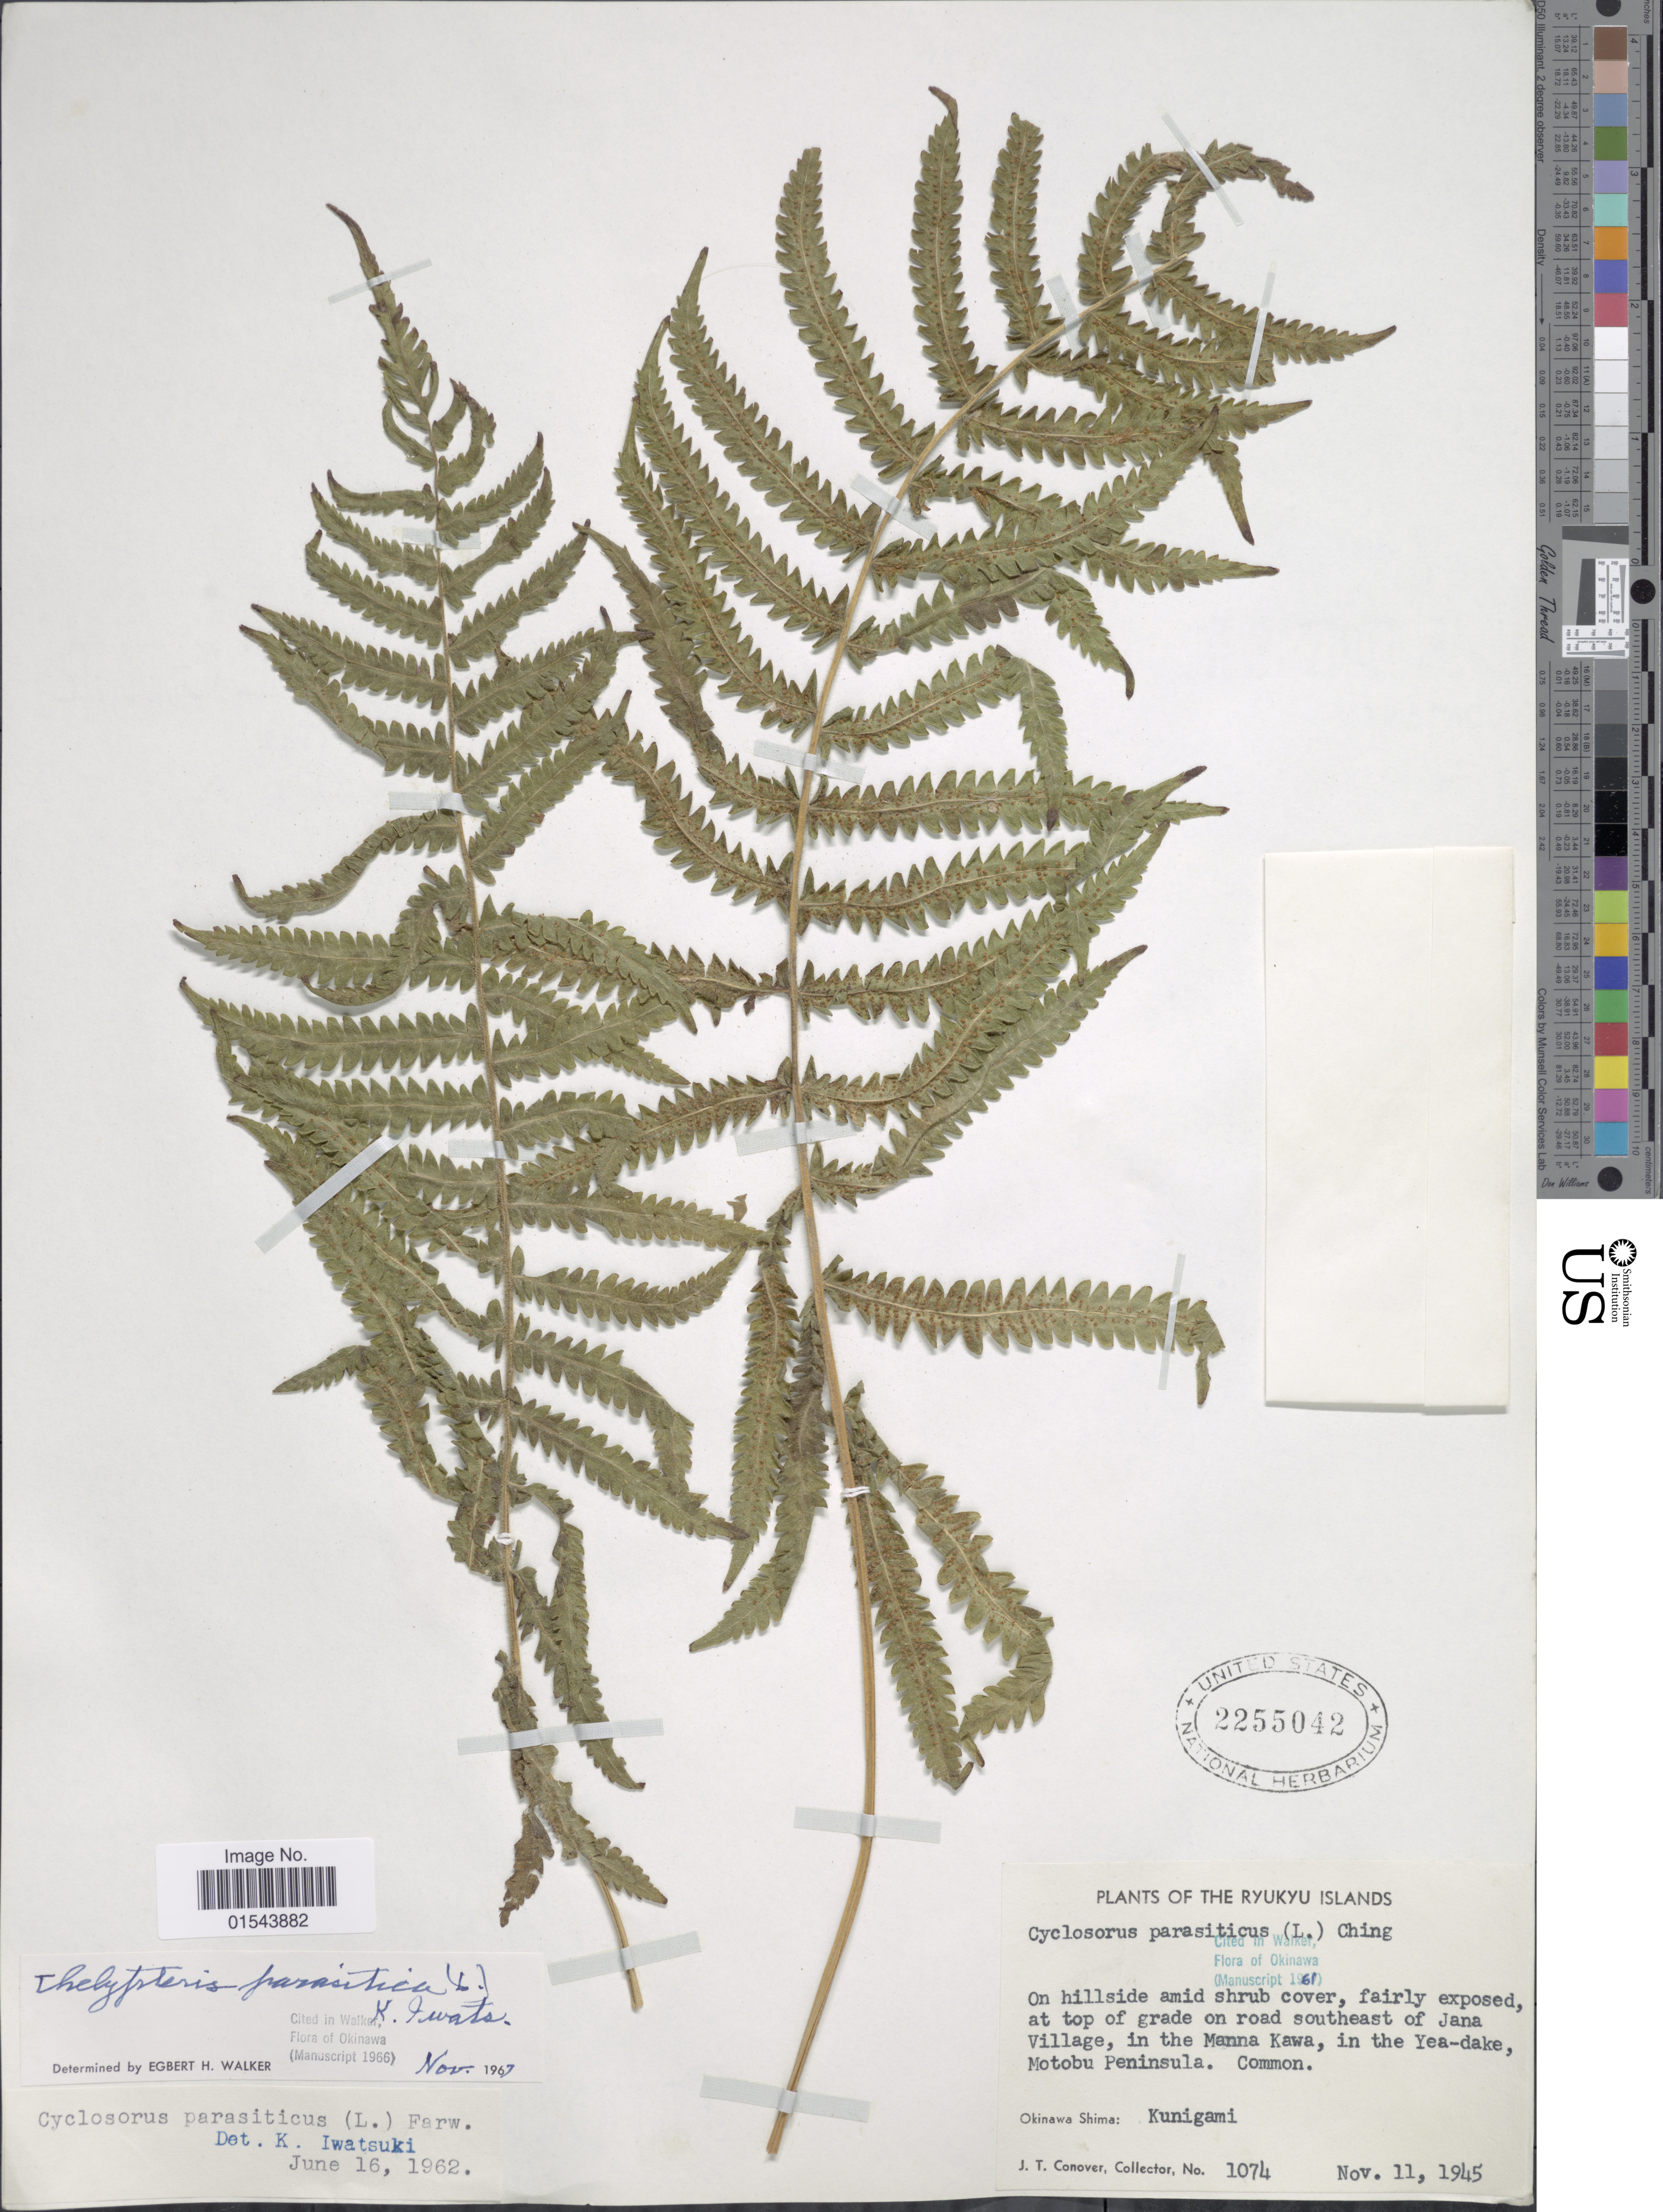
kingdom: Plantae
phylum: Tracheophyta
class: Polypodiopsida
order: Polypodiales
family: Thelypteridaceae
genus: Christella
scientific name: Christella parasitica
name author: (L.) H. Lév.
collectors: J. T. Conover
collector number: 1074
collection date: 1945-11-11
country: Japan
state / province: Okinawa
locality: The Ryukyu Islands. At top of grade on road southeast of Jana Village, in the Manna Kawa, in the Yea-dake, Motobu Peninsula. Okinawa Shima: Kunigami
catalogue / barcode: US 2255042